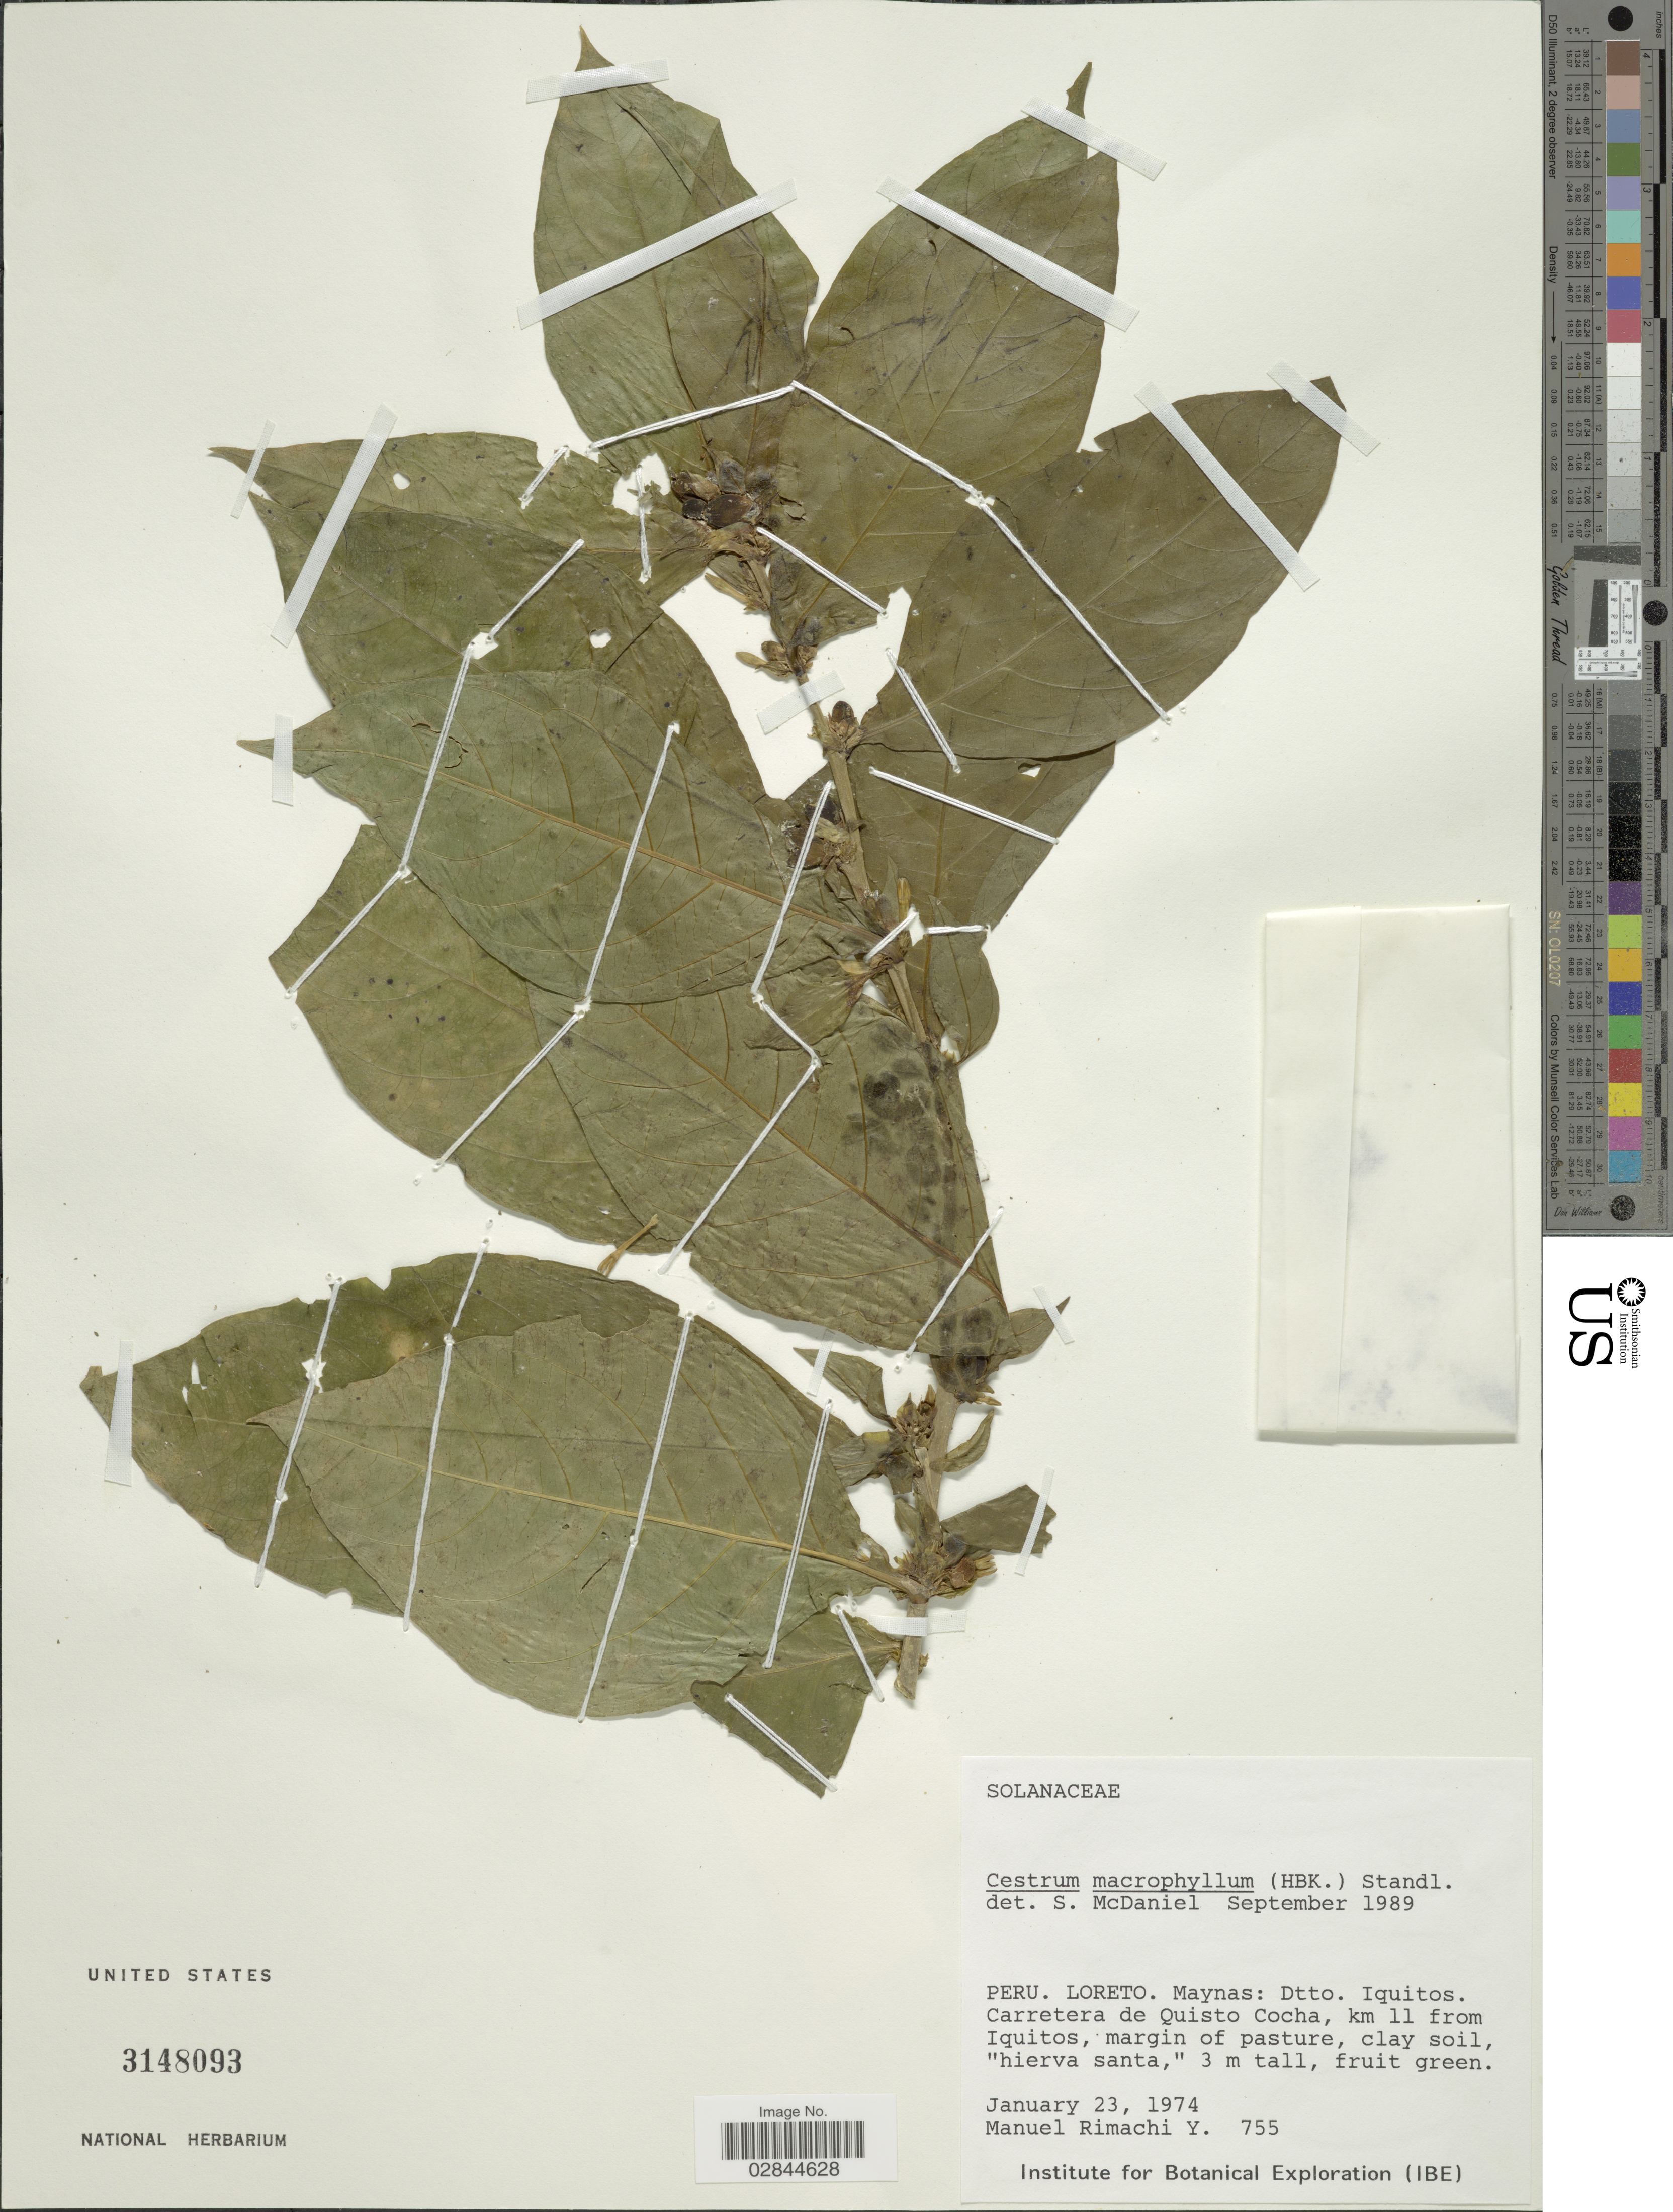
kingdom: Plantae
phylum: Tracheophyta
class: Magnoliopsida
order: Solanales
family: Solanaceae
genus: Cestrum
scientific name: Cestrum macrophyllum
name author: Vent.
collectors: M. Rimachi Y.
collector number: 755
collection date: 1974-01-23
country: Peru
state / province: Loreto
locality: Maynas: Dtto. Iquitos. Carretera de Quisto Cocha, km 11 from Iquitos, margin of pasture.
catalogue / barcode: US 3148093